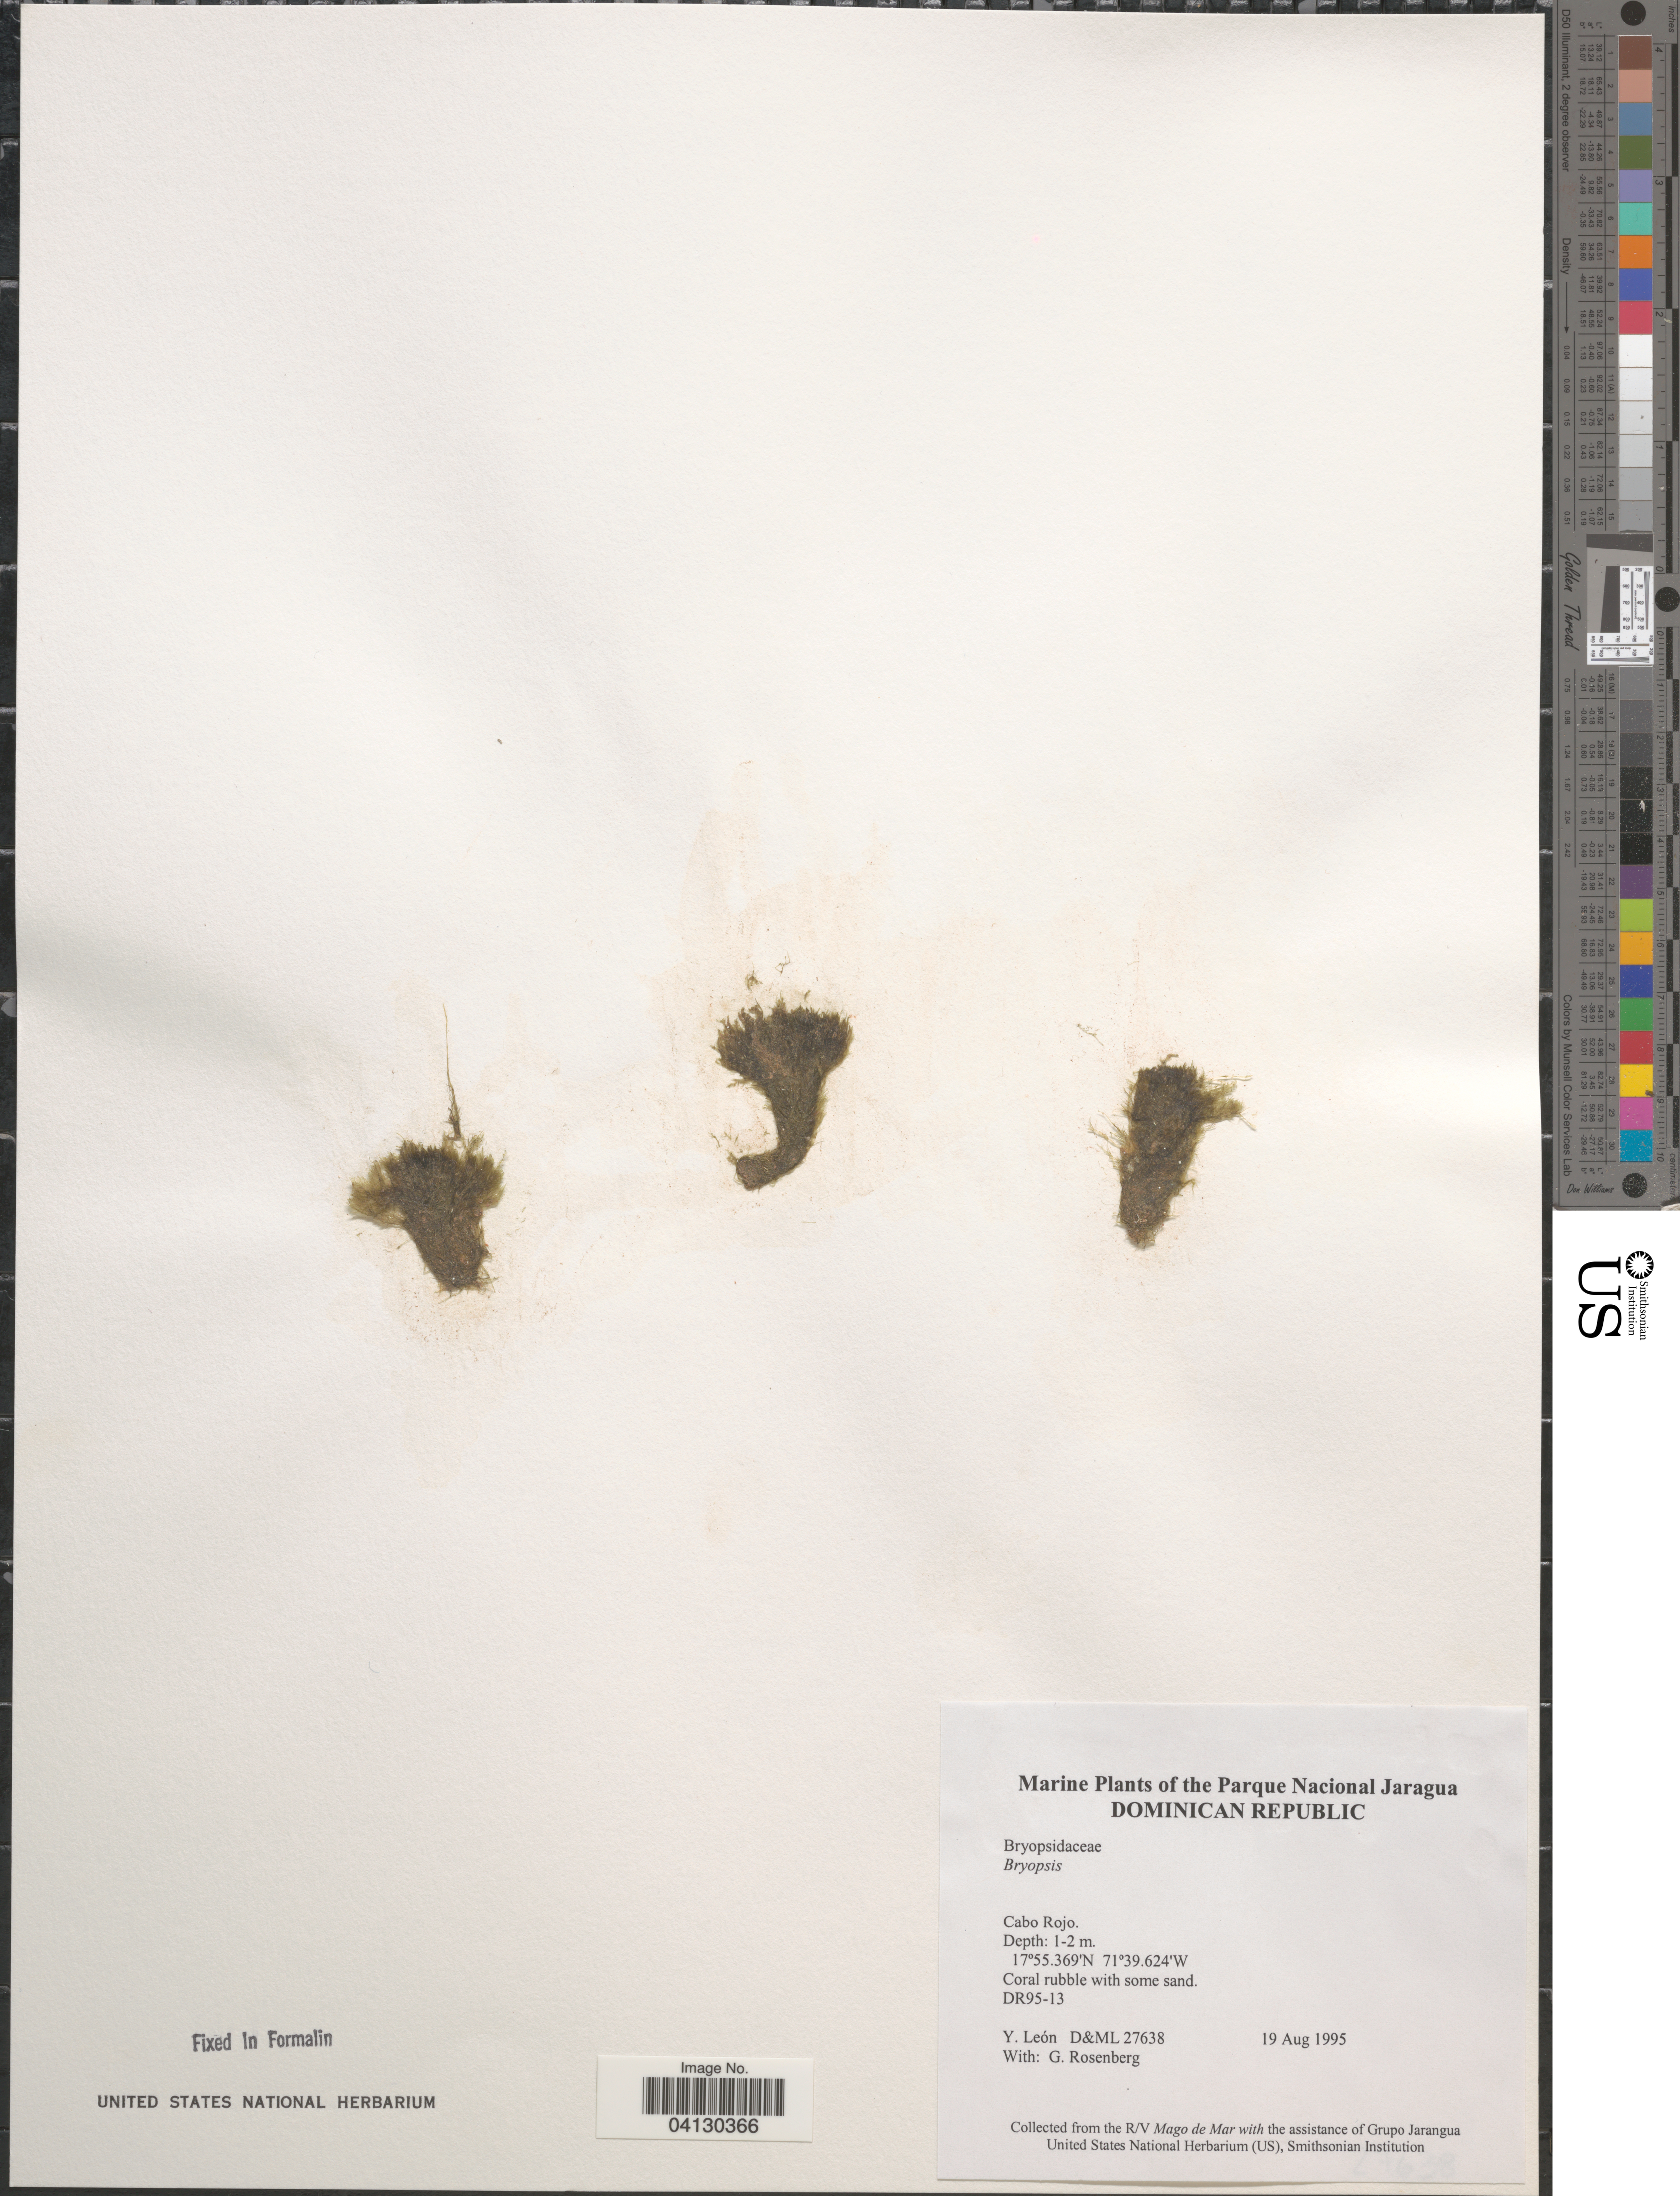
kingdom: Plantae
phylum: Chlorophyta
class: Ulvophyceae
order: Bryopsidales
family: Bryopsidaceae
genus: Bryopsis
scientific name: Bryopsis sp.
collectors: Y. León & G. Rosenberg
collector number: D&ML27638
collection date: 1995-08-19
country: Dominican Republic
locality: The Parque Nacional Jaragua. Cabo Rojo.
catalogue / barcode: US 328892